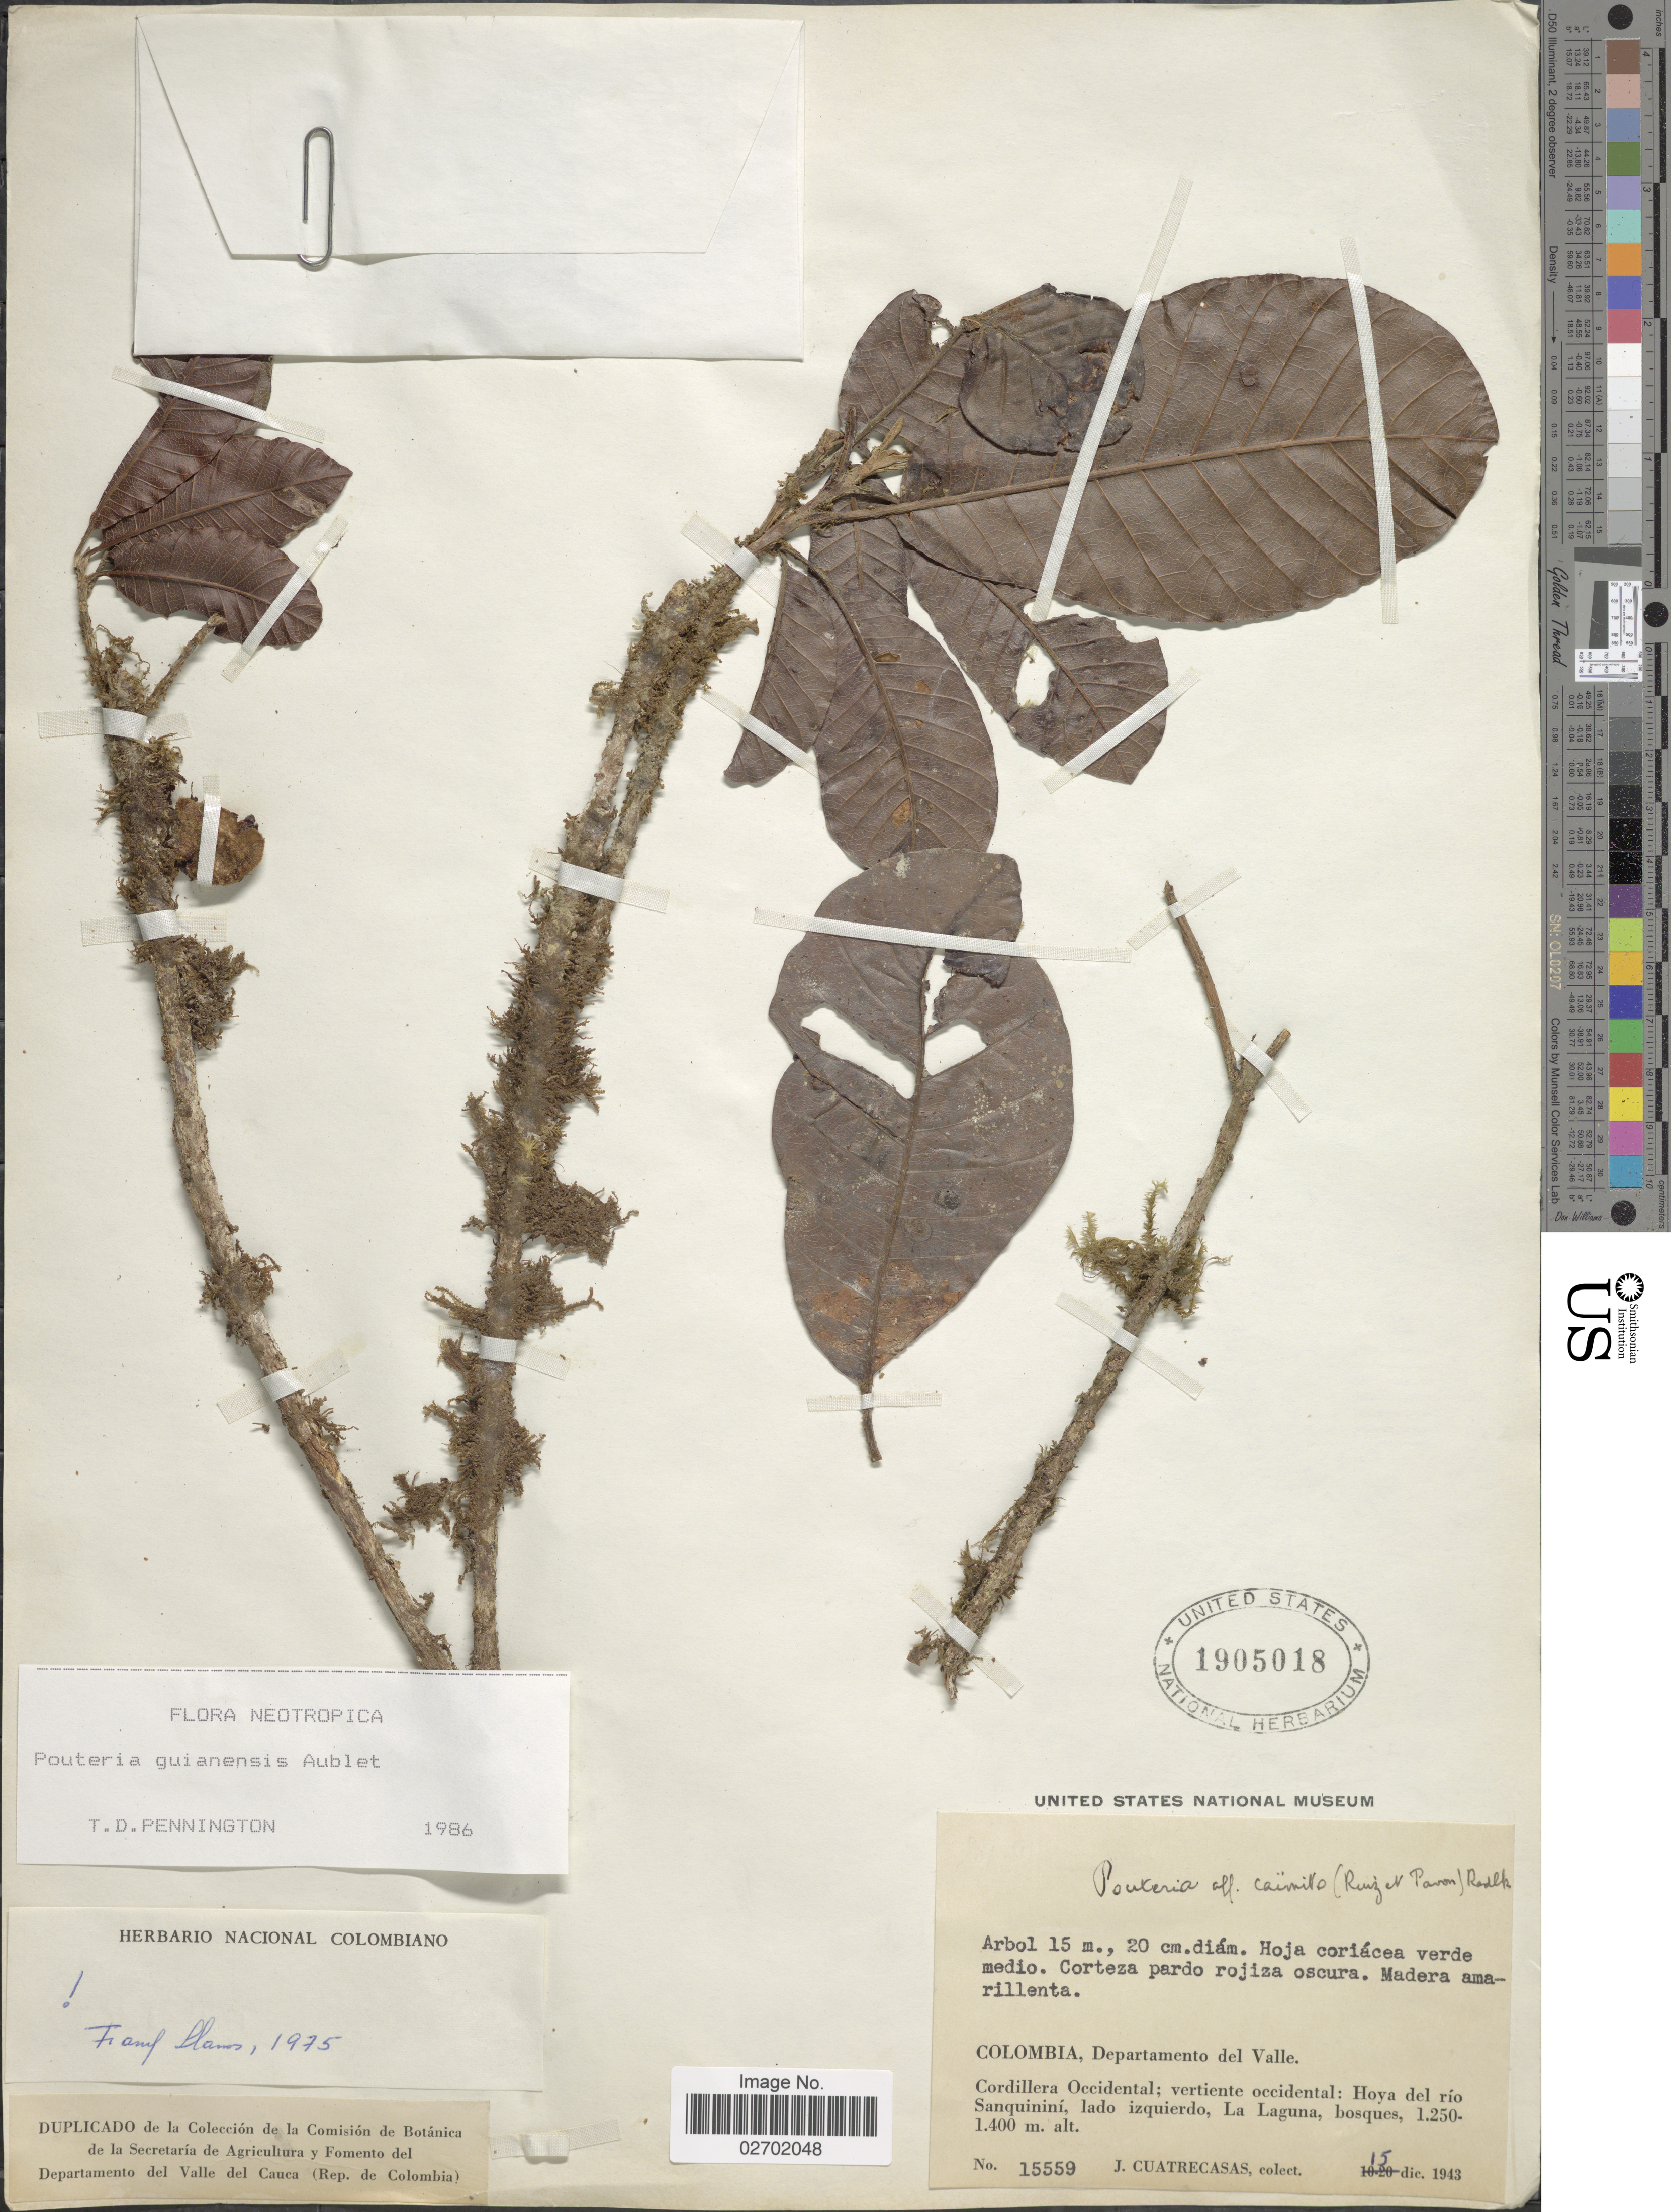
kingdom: Plantae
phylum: Tracheophyta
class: Magnoliopsida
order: Ericales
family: Sapotaceae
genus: Pouteria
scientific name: Pouteria guianensis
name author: Aubl.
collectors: J. Cuatrecasas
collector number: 15559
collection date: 1943-12-15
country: Colombia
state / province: Valle del Cauca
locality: Departamento del Valle, Cordillera Occidental; vertiente occidental: Hoya del río Sanquininí, lado izquierdo, La Laguna, bosques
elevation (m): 1250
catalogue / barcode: US 1905018